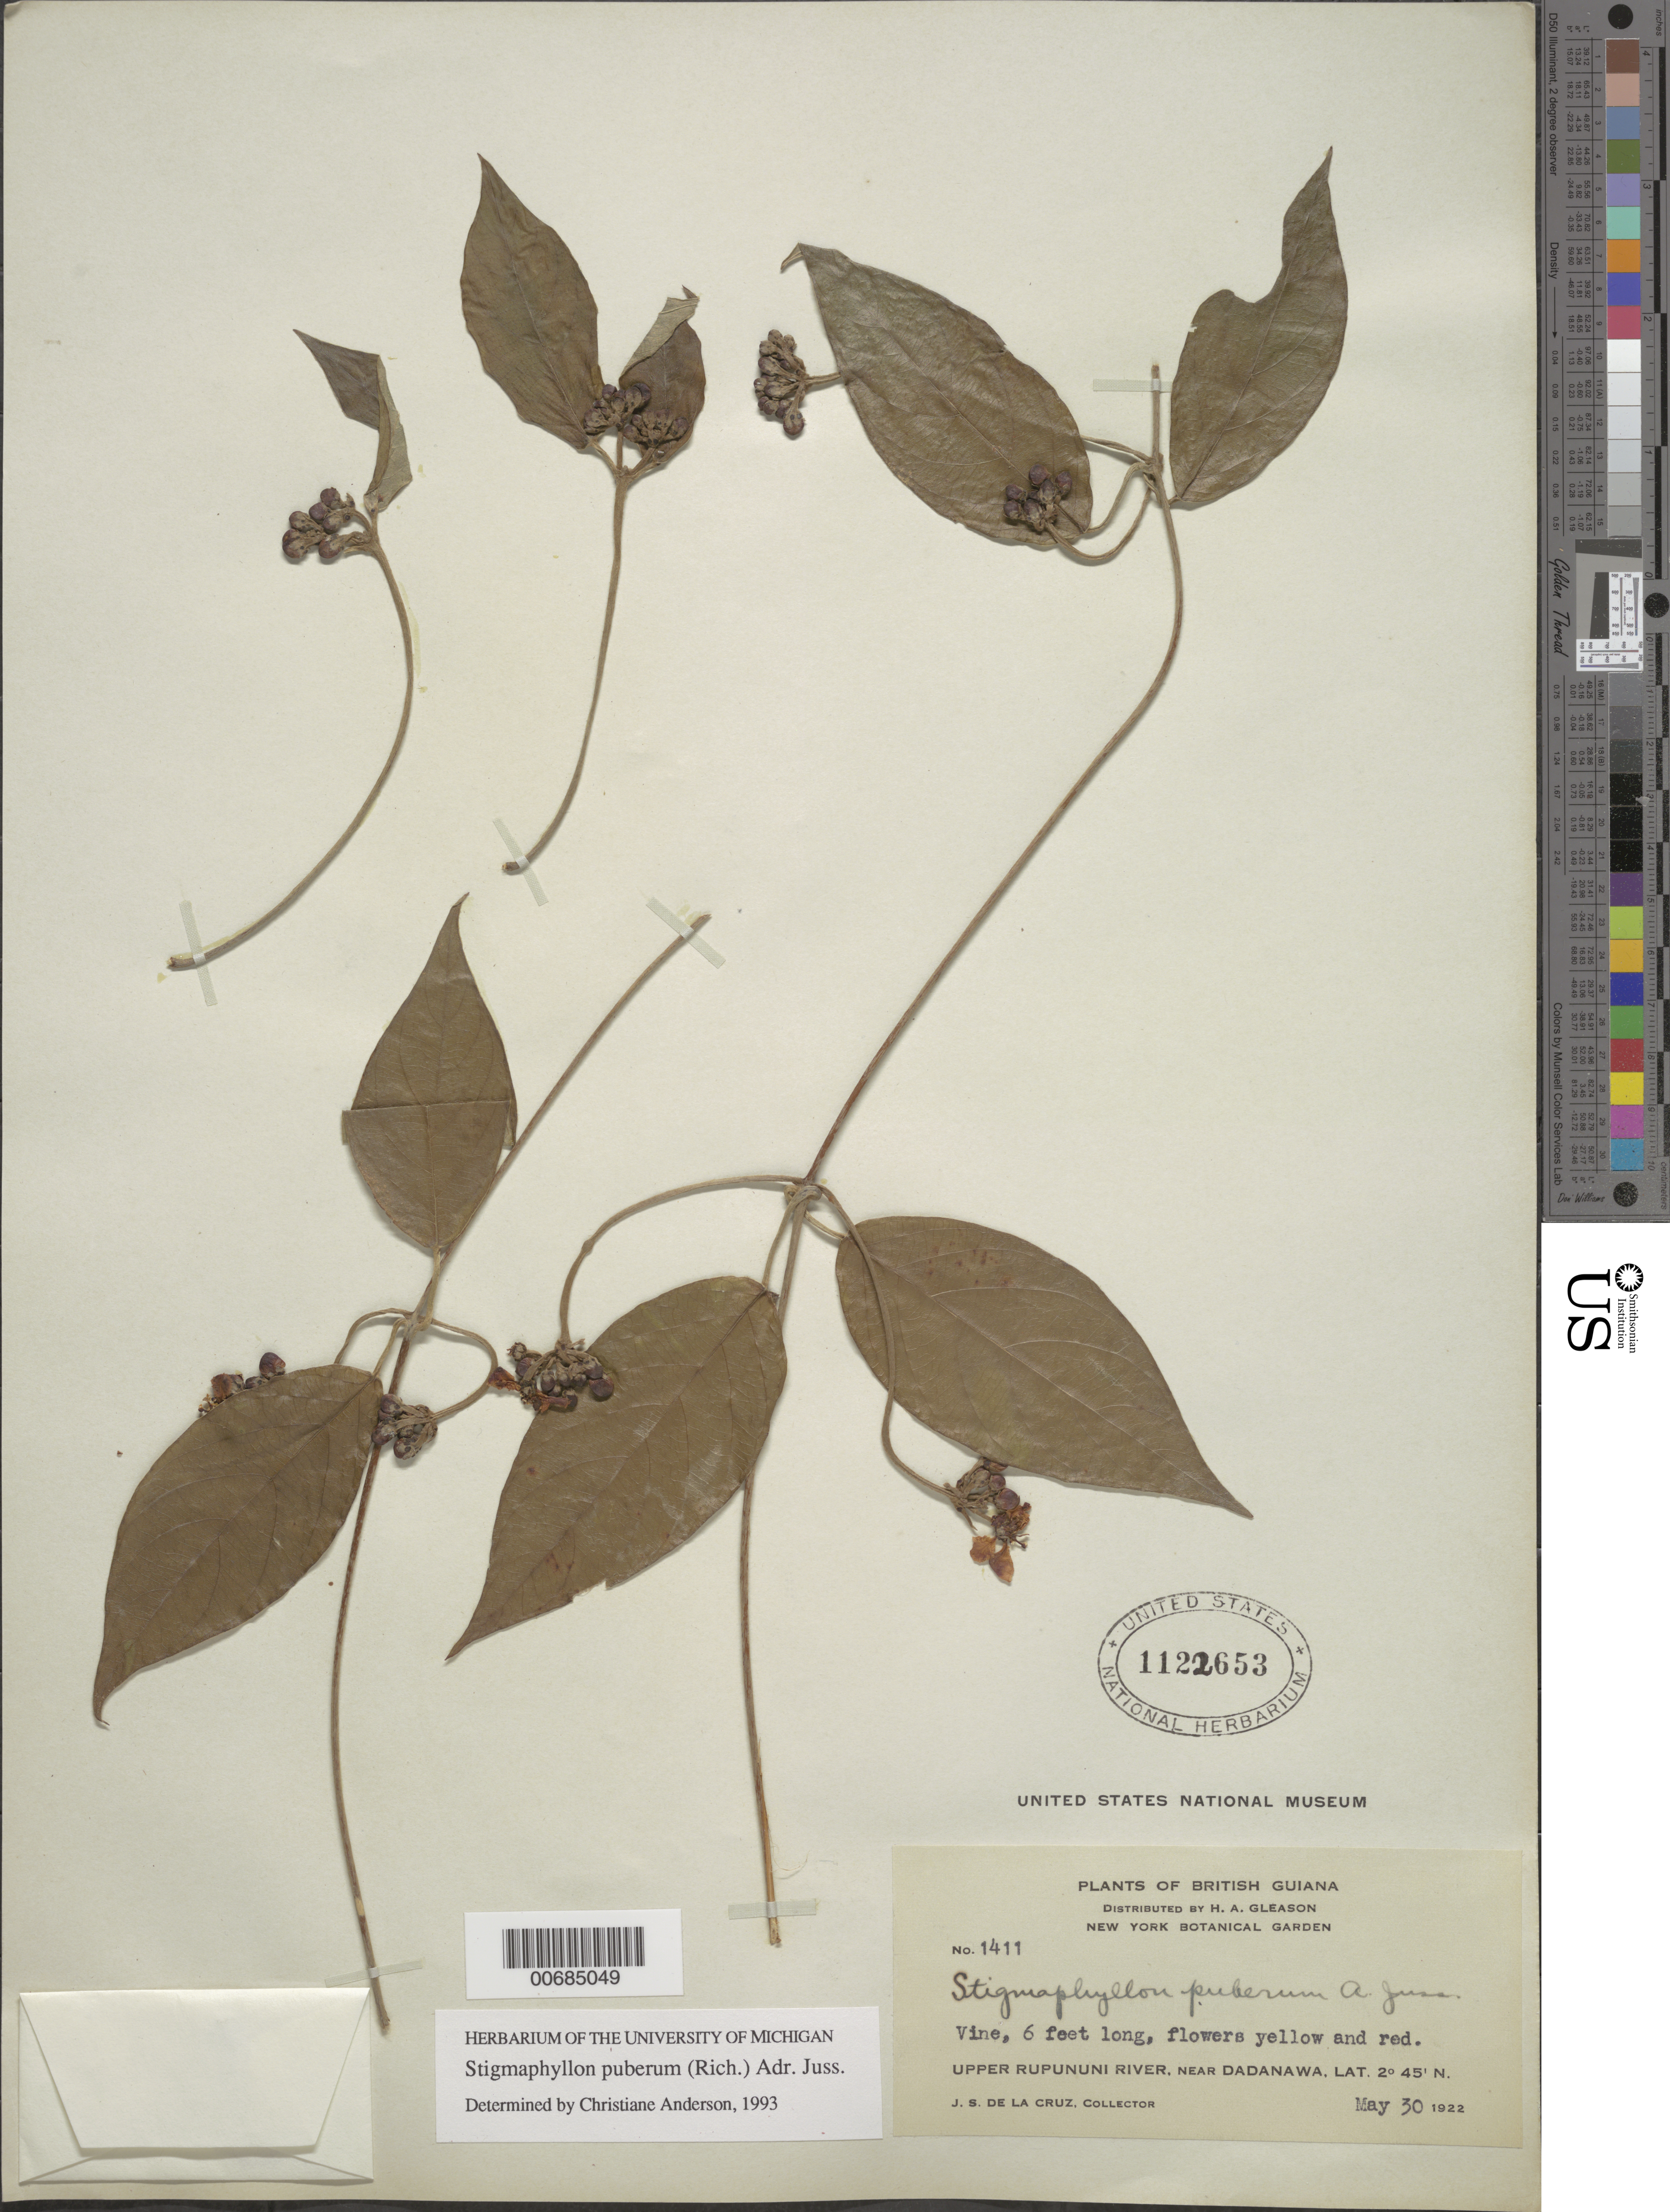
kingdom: Plantae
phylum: Tracheophyta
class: Magnoliopsida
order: Malpighiales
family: Malpighiaceae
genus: Stigmaphyllon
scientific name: Stigmaphyllon puberum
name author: (Rich.) A. Juss.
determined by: Anderson, C.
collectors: J. S. de la Cruz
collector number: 1411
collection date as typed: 30-May-22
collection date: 1922-05-30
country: Guyana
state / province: U. Takutu-U. Essequibo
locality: Dadanawa, vic., upper Rupununi R.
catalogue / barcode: US 1122653